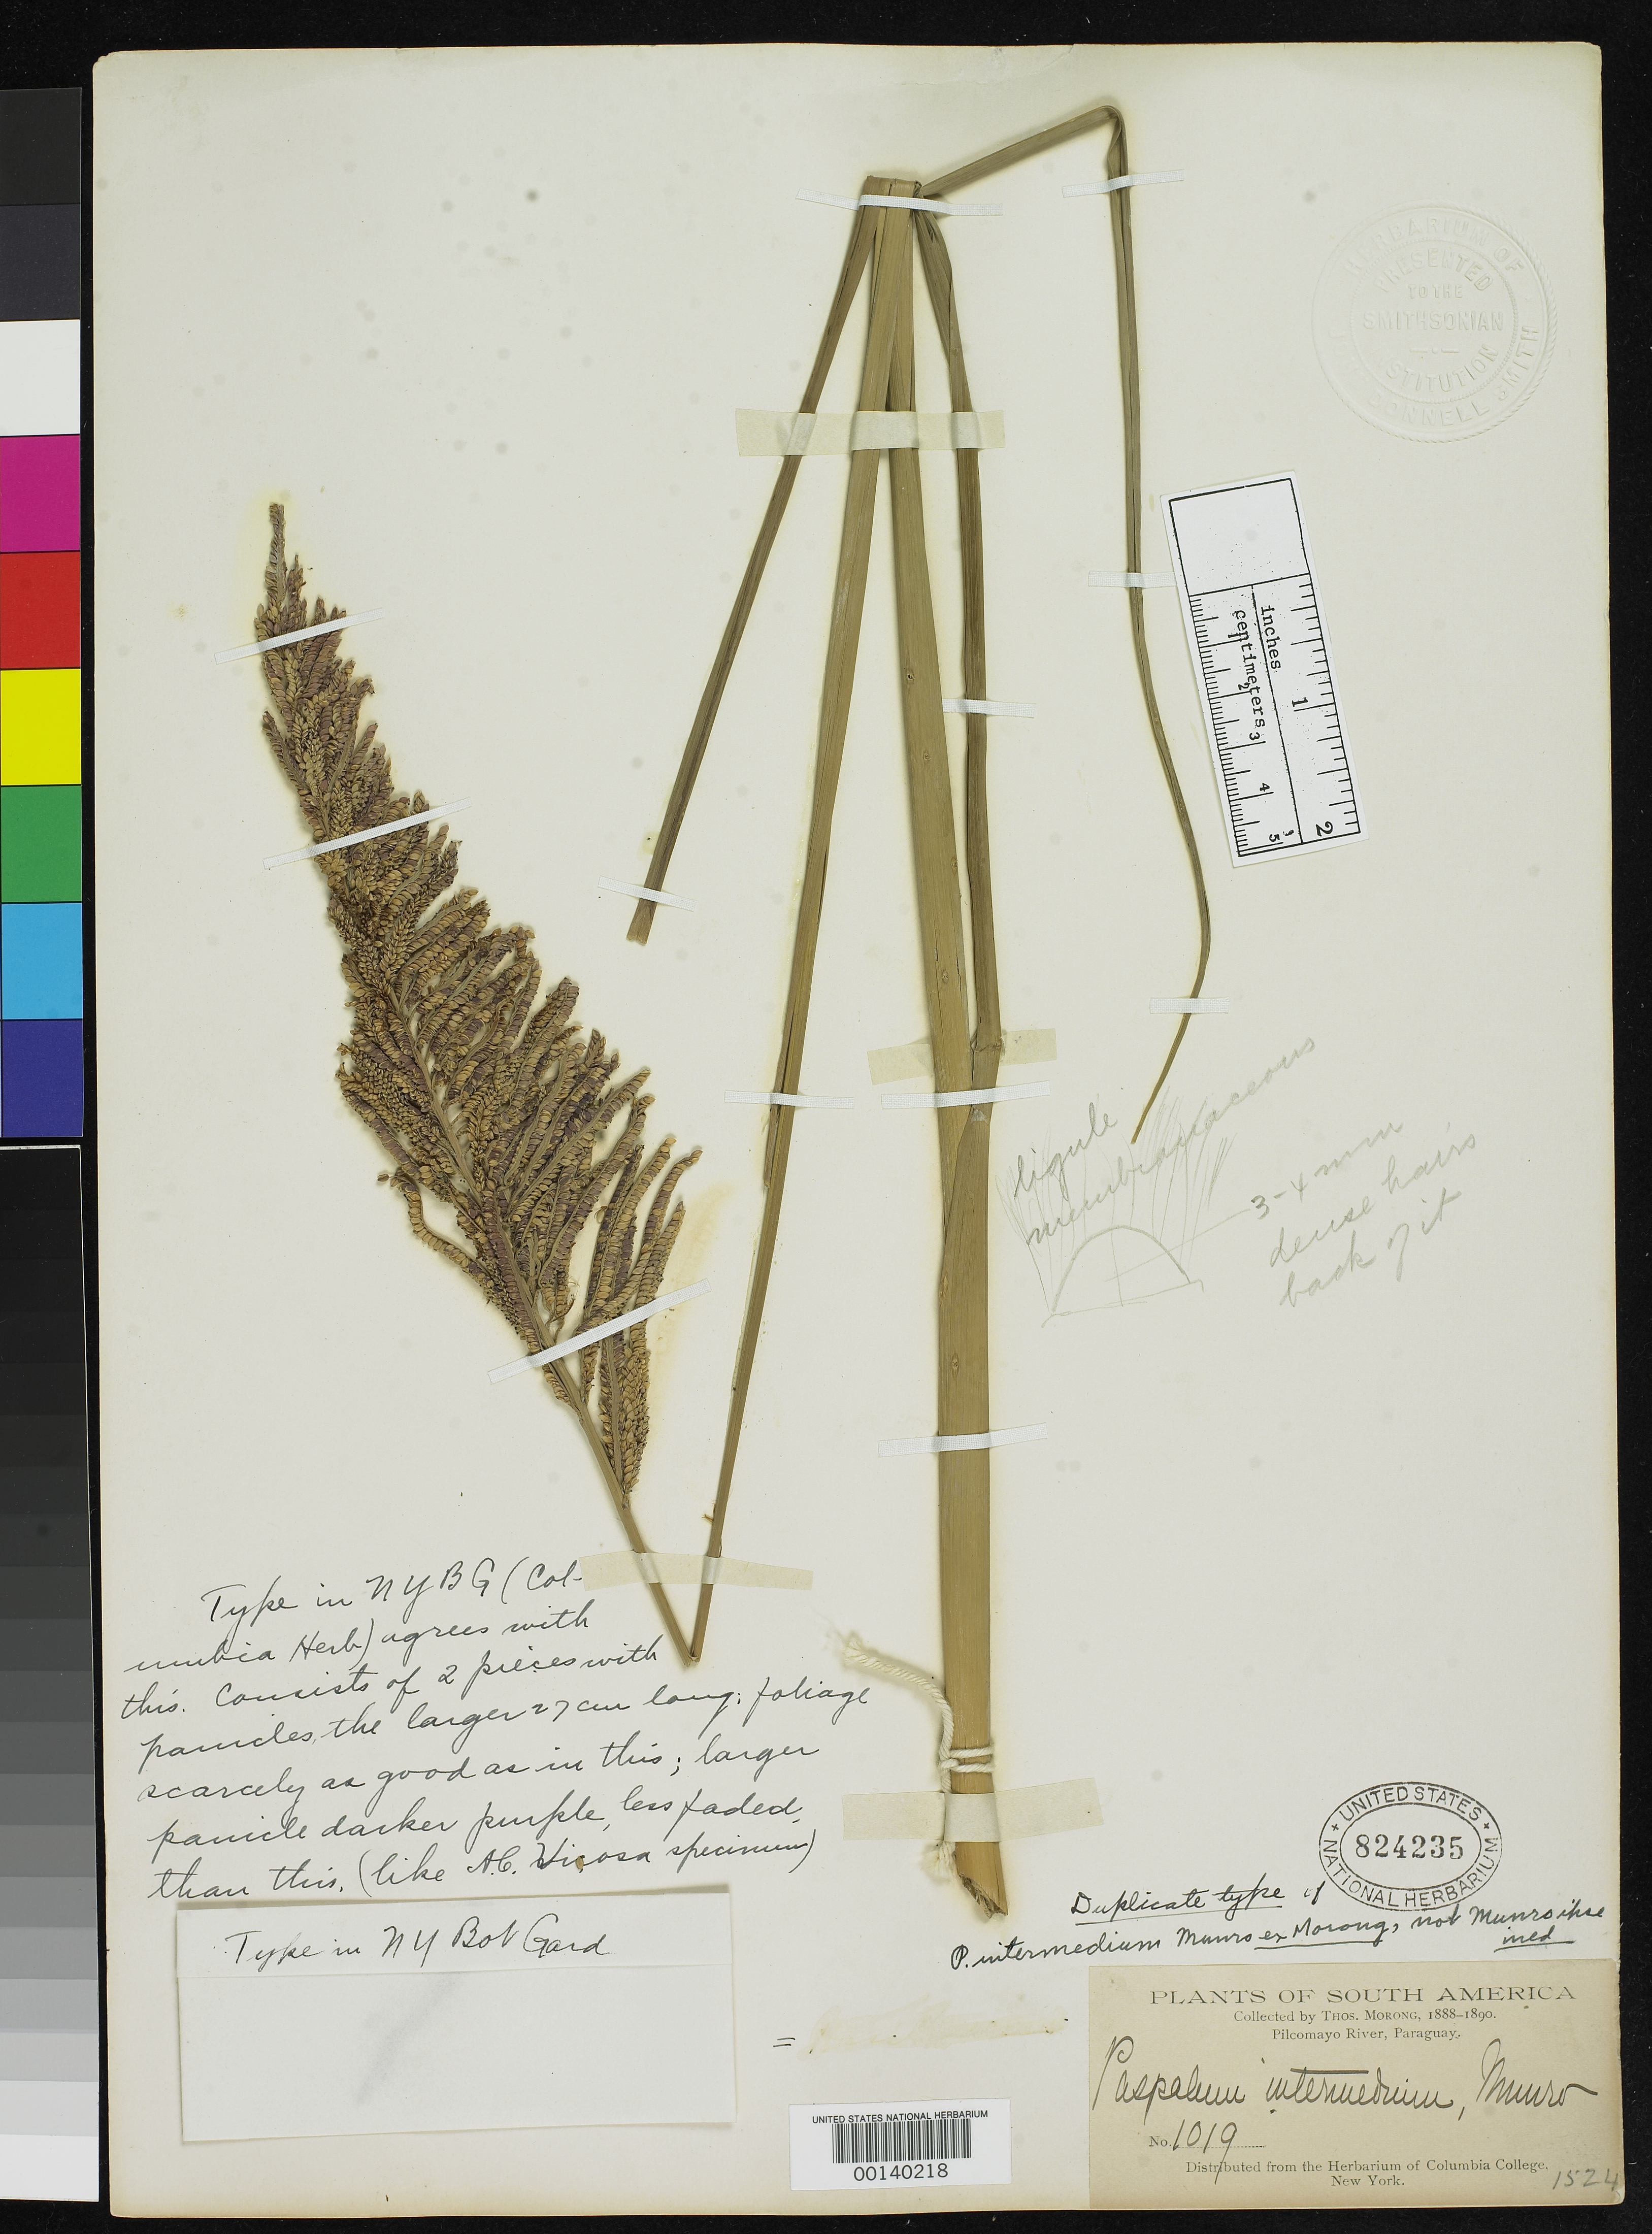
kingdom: Plantae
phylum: Tracheophyta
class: Liliopsida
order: Poales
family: Poaceae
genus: Paspalum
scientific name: Paspalum intermedium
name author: Munro ex Morong in Morong & Britton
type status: Isotype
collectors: T. Morong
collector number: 1019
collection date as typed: May 1888 to -- May 1890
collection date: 1888-05/1890-05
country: Paraguay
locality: Pilcomayo River.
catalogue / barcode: US 824235